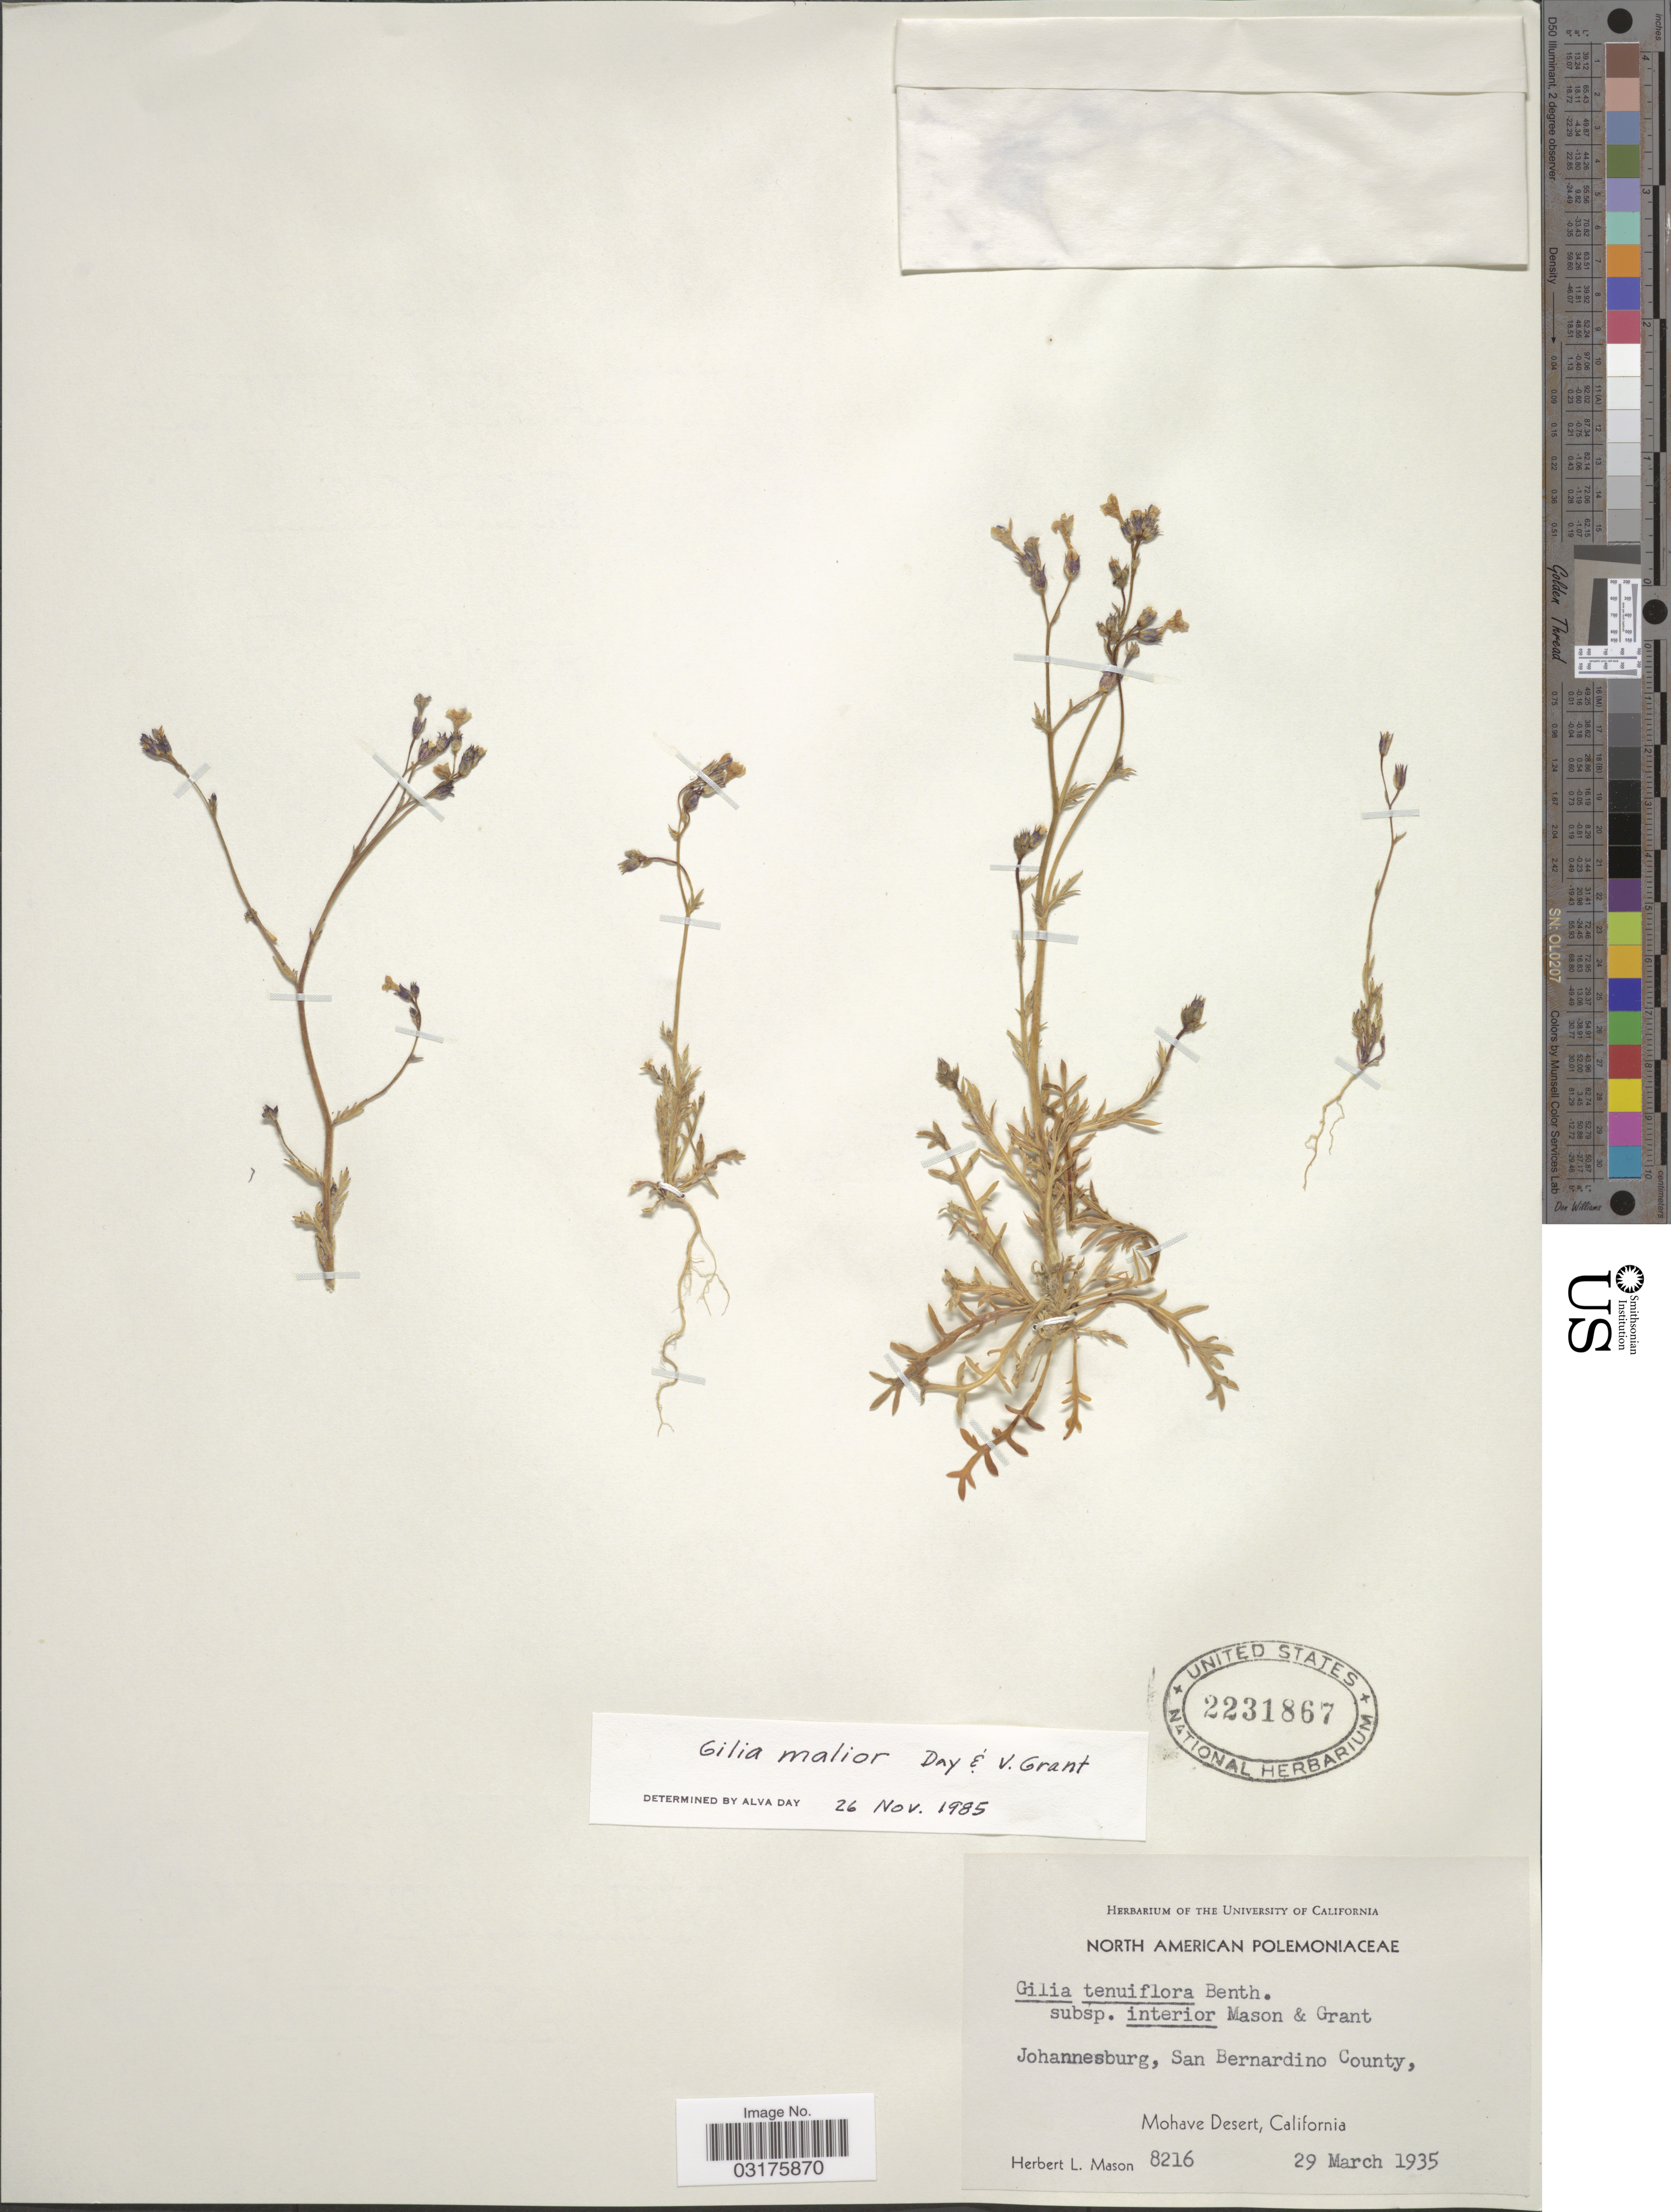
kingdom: Plantae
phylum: Tracheophyta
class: Magnoliopsida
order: Ericales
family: Polemoniaceae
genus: Gilia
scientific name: Gilia malior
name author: Day & V.E. Grant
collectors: H. L. Mason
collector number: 8216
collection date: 1935-03-29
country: United States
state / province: California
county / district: San Bernardino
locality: Johannesburg, San Bernardino County, Mohave Desert.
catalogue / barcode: US 2231867